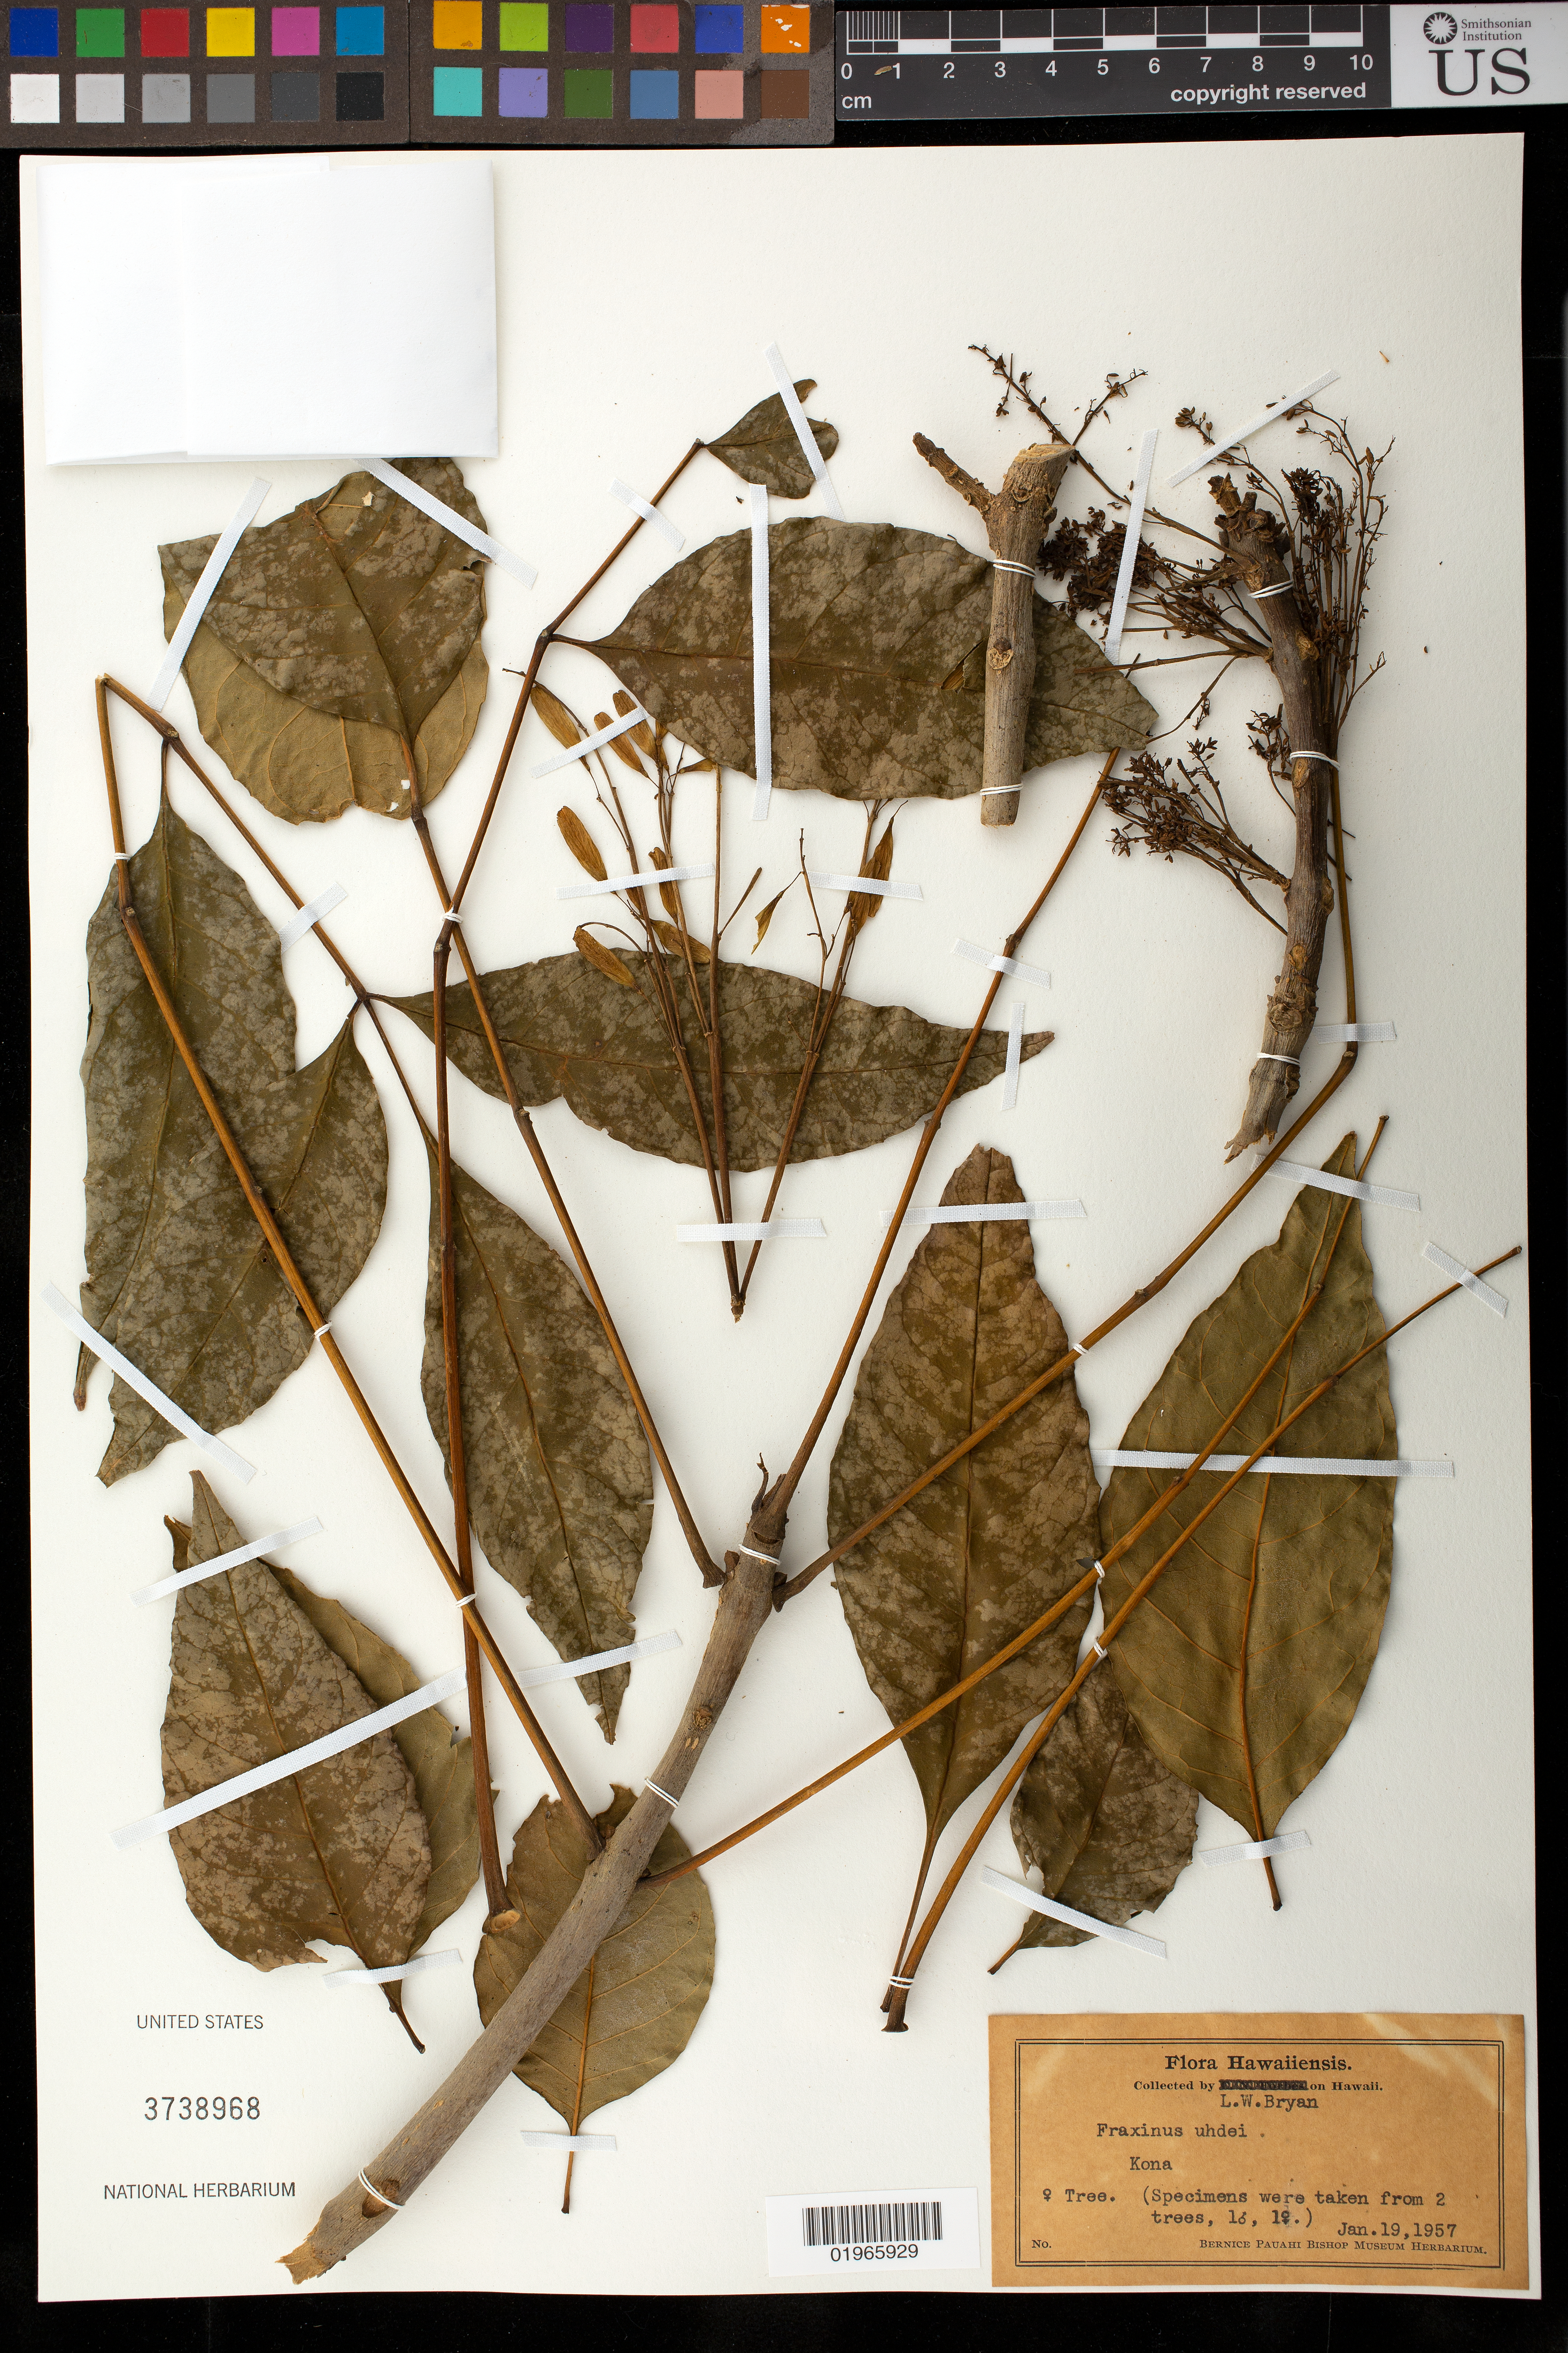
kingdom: Plantae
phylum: Tracheophyta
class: Magnoliopsida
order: Lamiales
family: Oleaceae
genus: Fraxinus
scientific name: Fraxinus uhdei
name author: (Wenz.) Lingelsh.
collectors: L. Bryan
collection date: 1957-01-19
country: United States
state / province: Hawaii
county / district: Hawaii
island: Hawaii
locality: Kona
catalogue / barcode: US 3738968